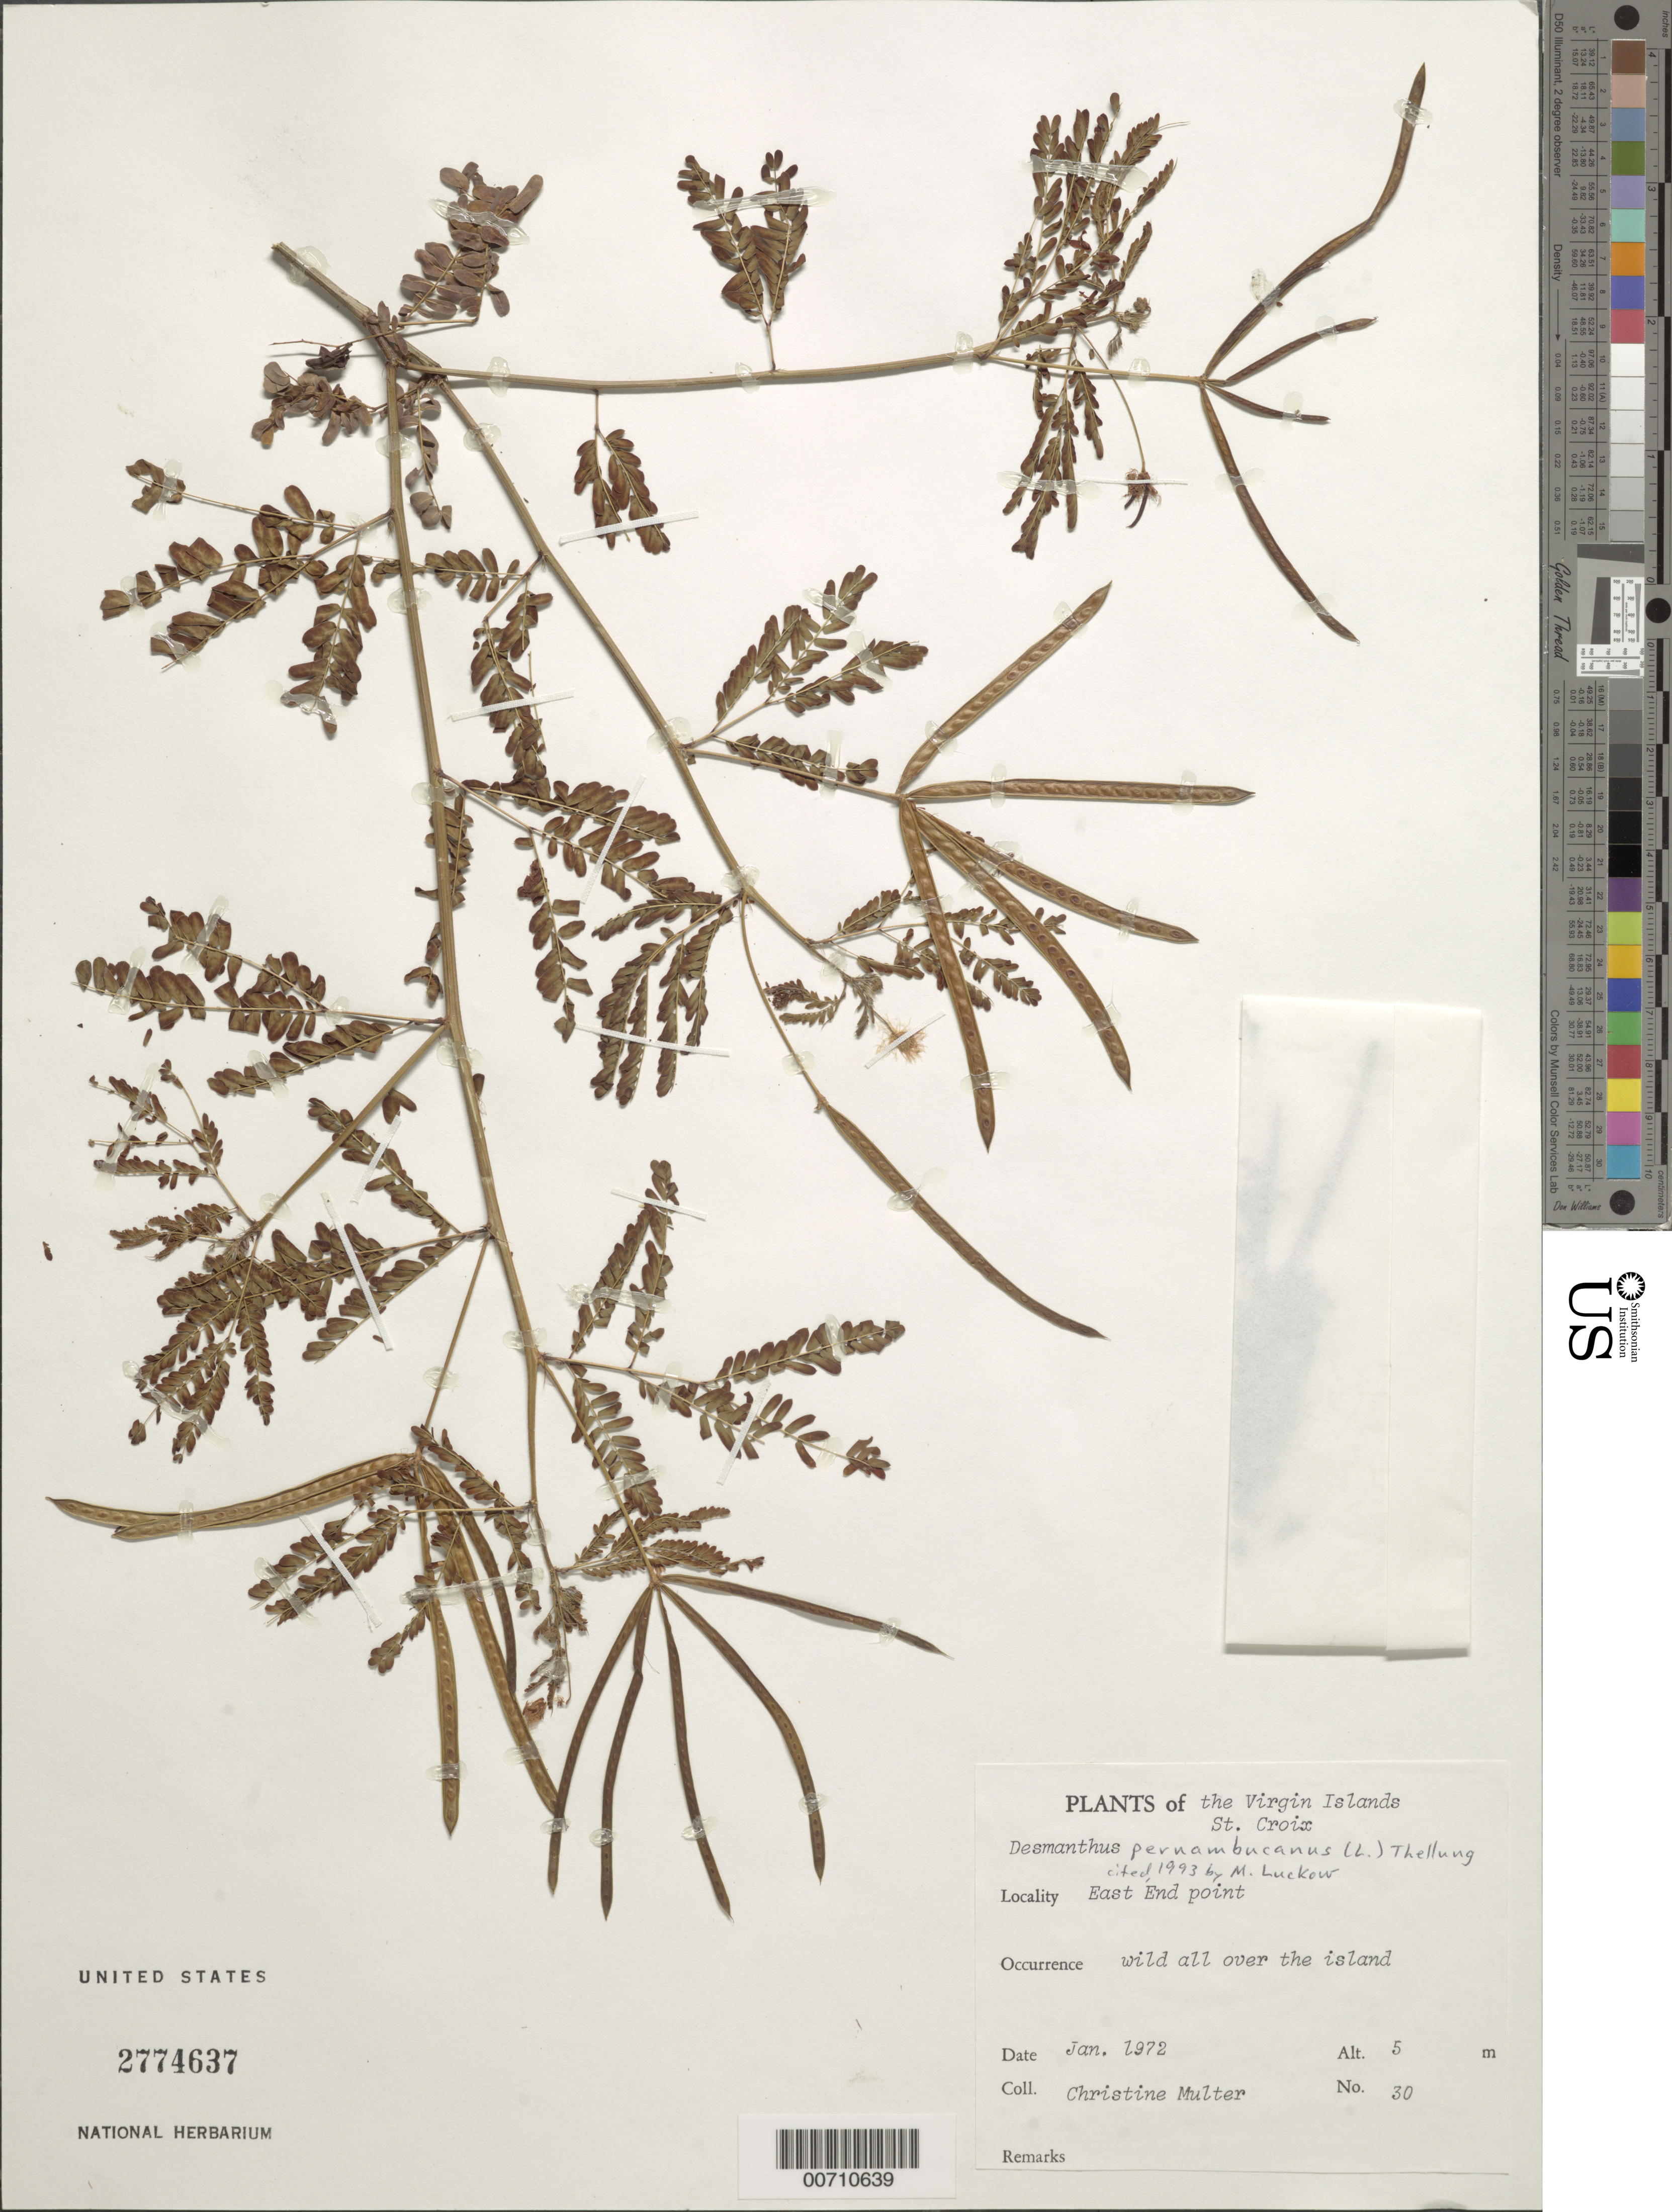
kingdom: Plantae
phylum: Tracheophyta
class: Magnoliopsida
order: Fabales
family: Fabaceae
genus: Desmanthus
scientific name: Desmanthus pernambucanus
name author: (L.) Thell.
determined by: Luckow, M. A.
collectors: C. Multer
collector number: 30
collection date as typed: Jan 1972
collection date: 1972-01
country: U.S. Virgin Islands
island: St. Croix Island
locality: East End point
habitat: All over Island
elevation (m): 5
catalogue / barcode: US 2774637